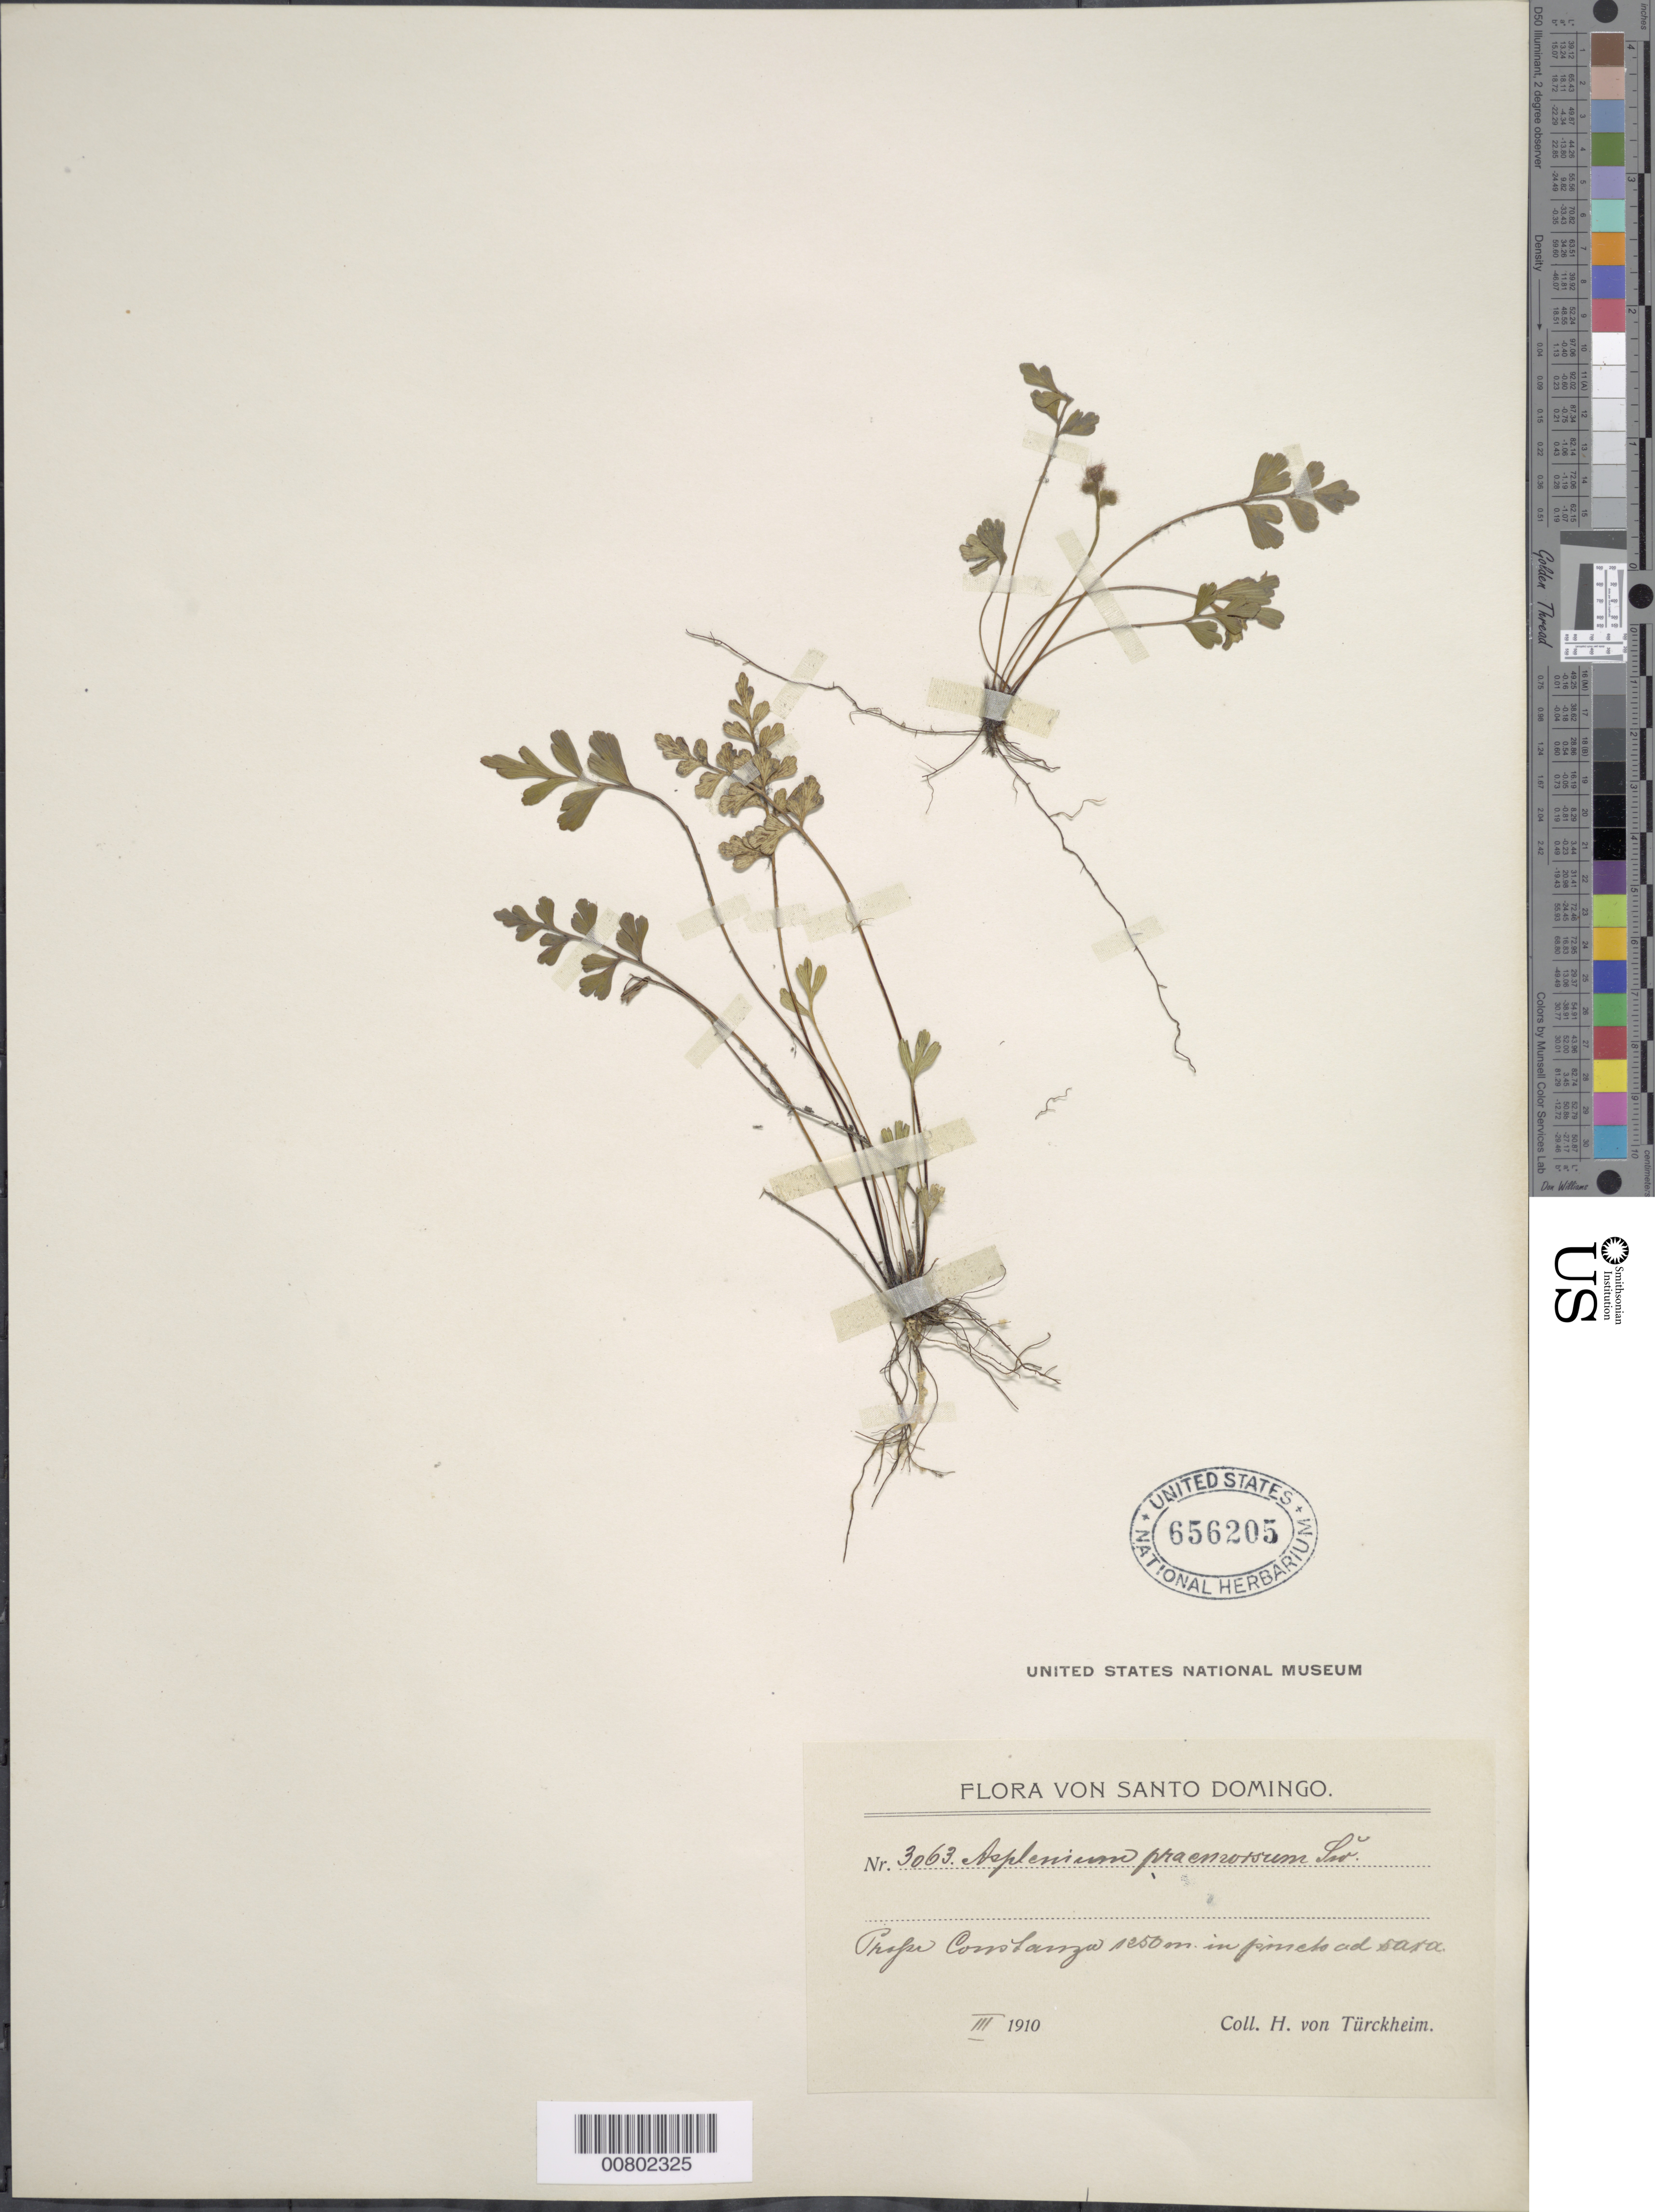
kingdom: Plantae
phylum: Tracheophyta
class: Polypodiopsida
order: Polypodiales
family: Aspleniaceae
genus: Asplenium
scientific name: Asplenium praemorsum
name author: Sw.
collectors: H. von Türckheim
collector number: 3063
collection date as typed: Mar 1910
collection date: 1910-03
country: Dominican Republic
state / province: La Vega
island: Hispaniola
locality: Constanza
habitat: In pineto ad saxa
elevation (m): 1250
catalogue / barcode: US 656205